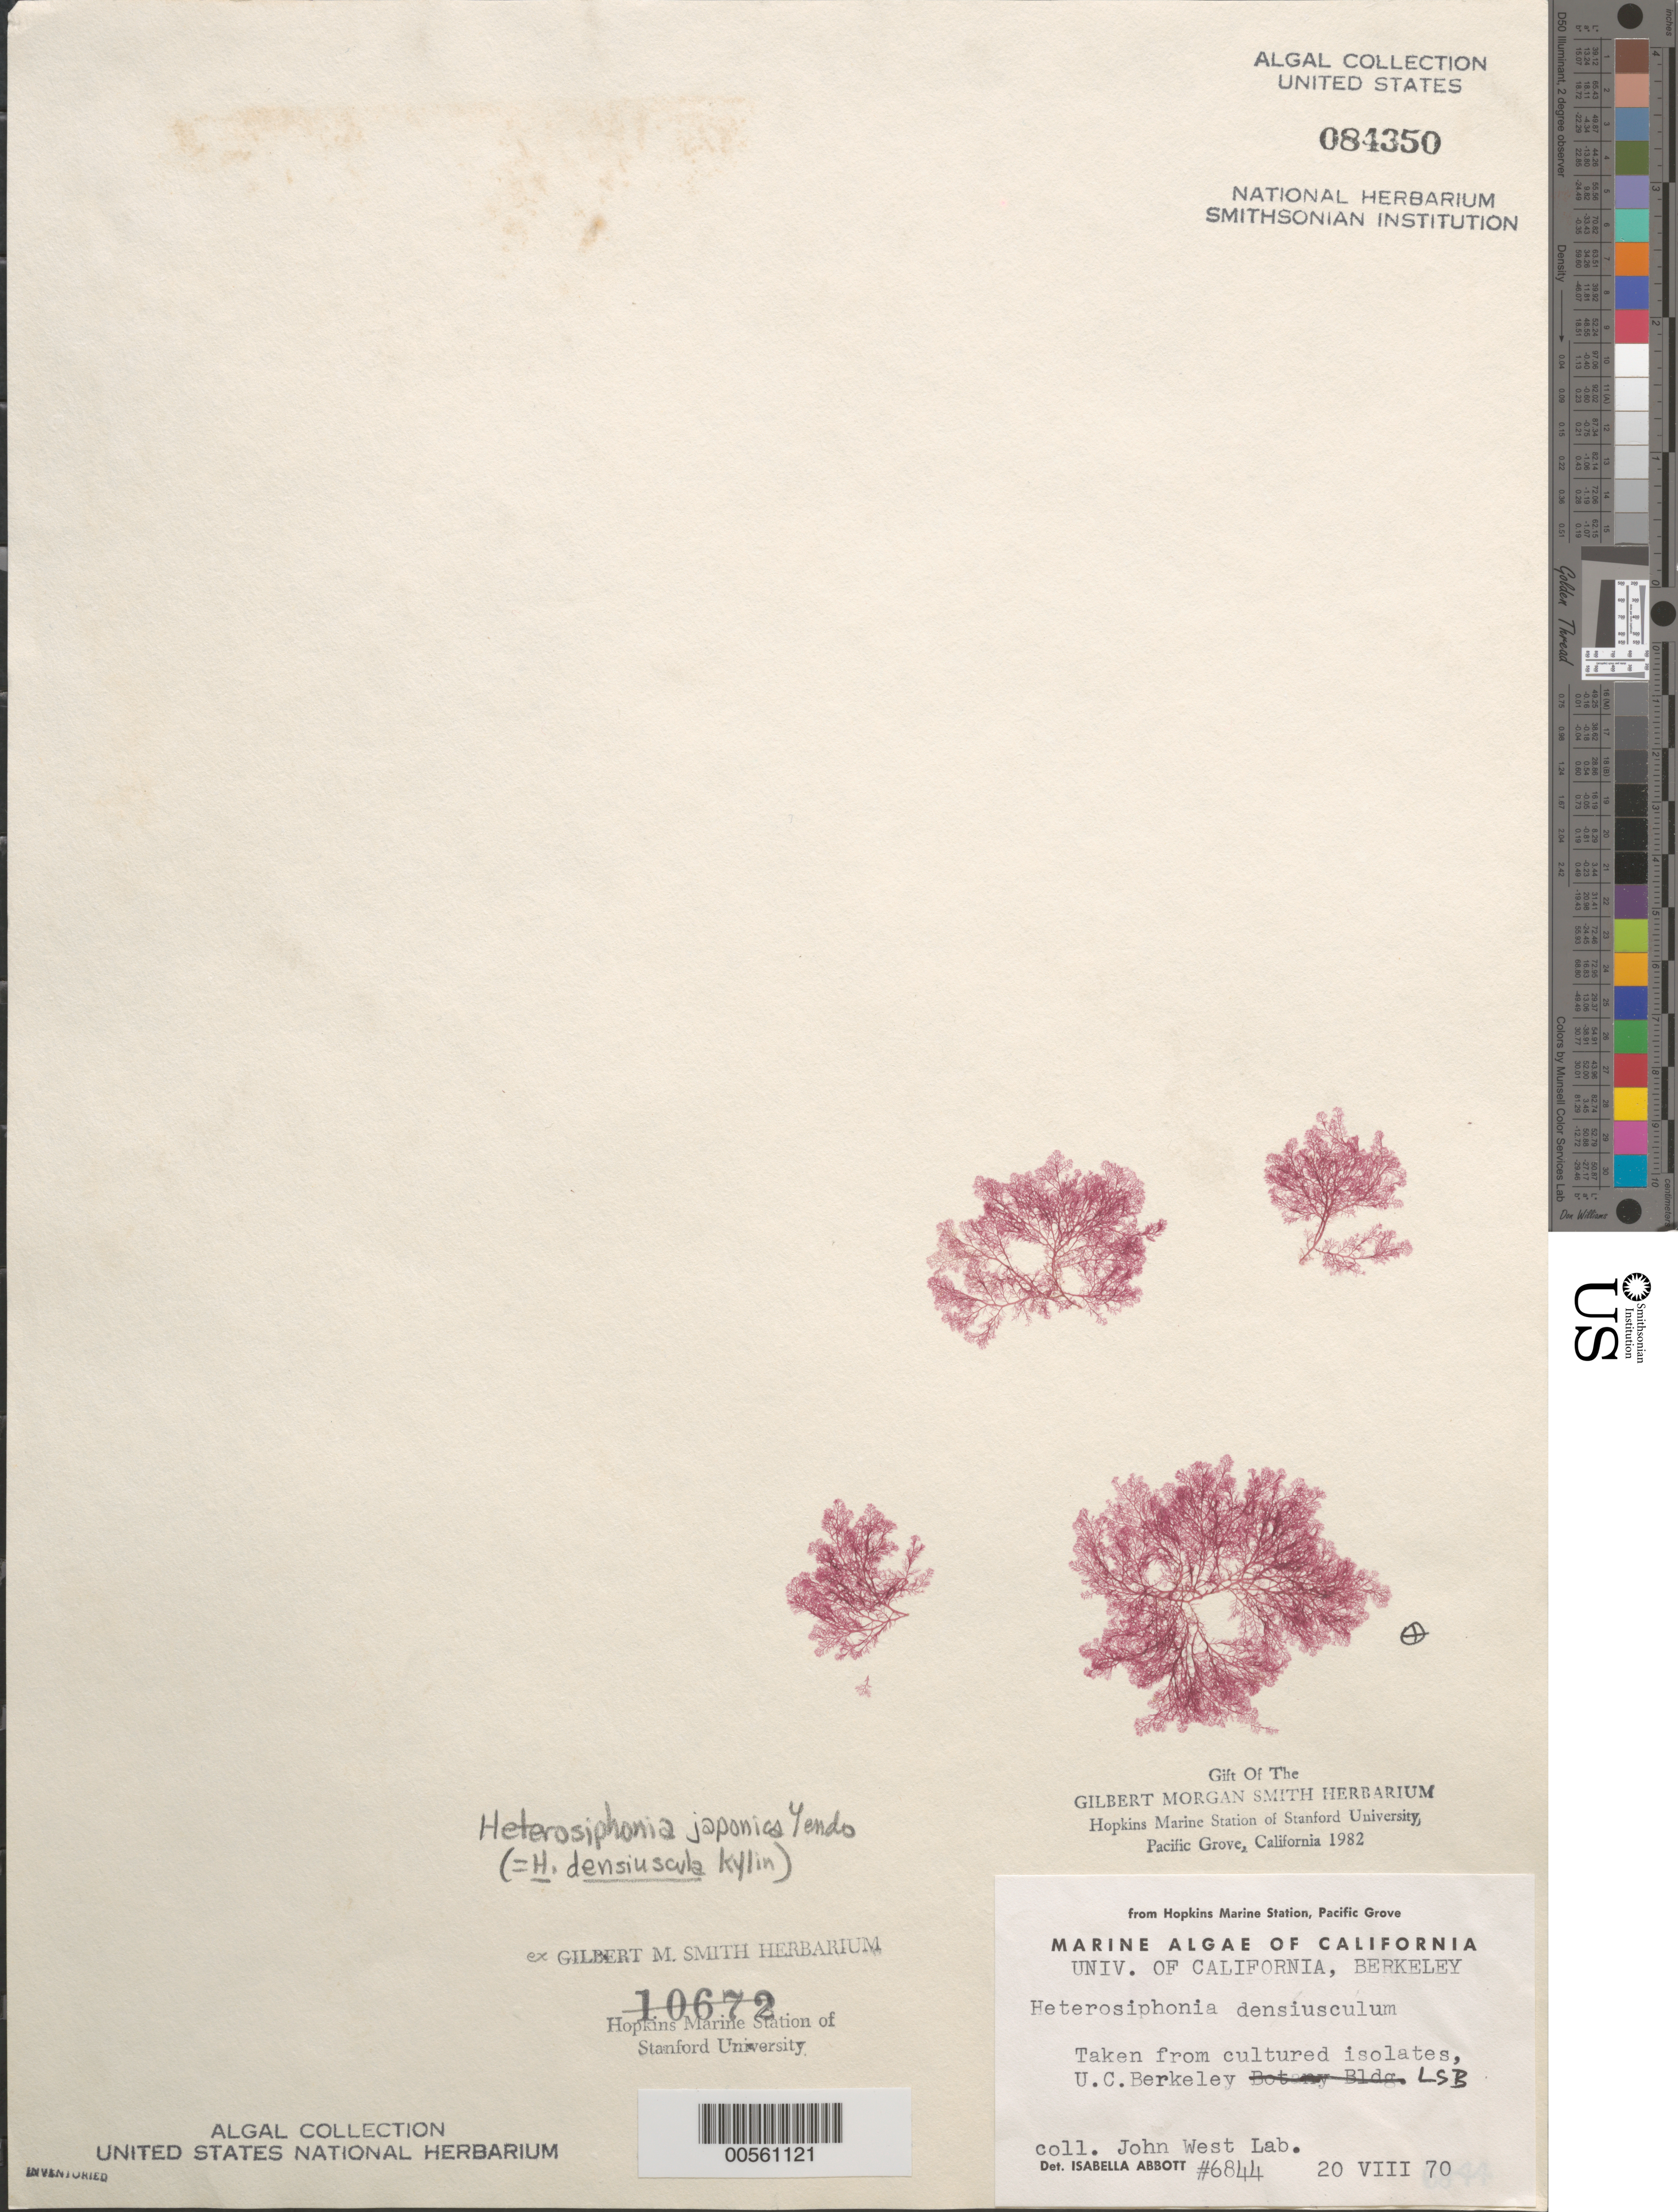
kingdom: Plantae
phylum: Rhodophyta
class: Florideophyceae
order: Ceramiales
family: Dasyaceae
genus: Dasysiphonia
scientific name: Dasysiphonia japonica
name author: (Yendo) H.-S. Kim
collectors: John West Laboratory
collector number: IAA 6844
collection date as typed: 20 Aug 1970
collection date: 1970-08-20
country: United States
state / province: California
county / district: Alameda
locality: Berkeley, University of California, LSB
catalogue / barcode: US 84350